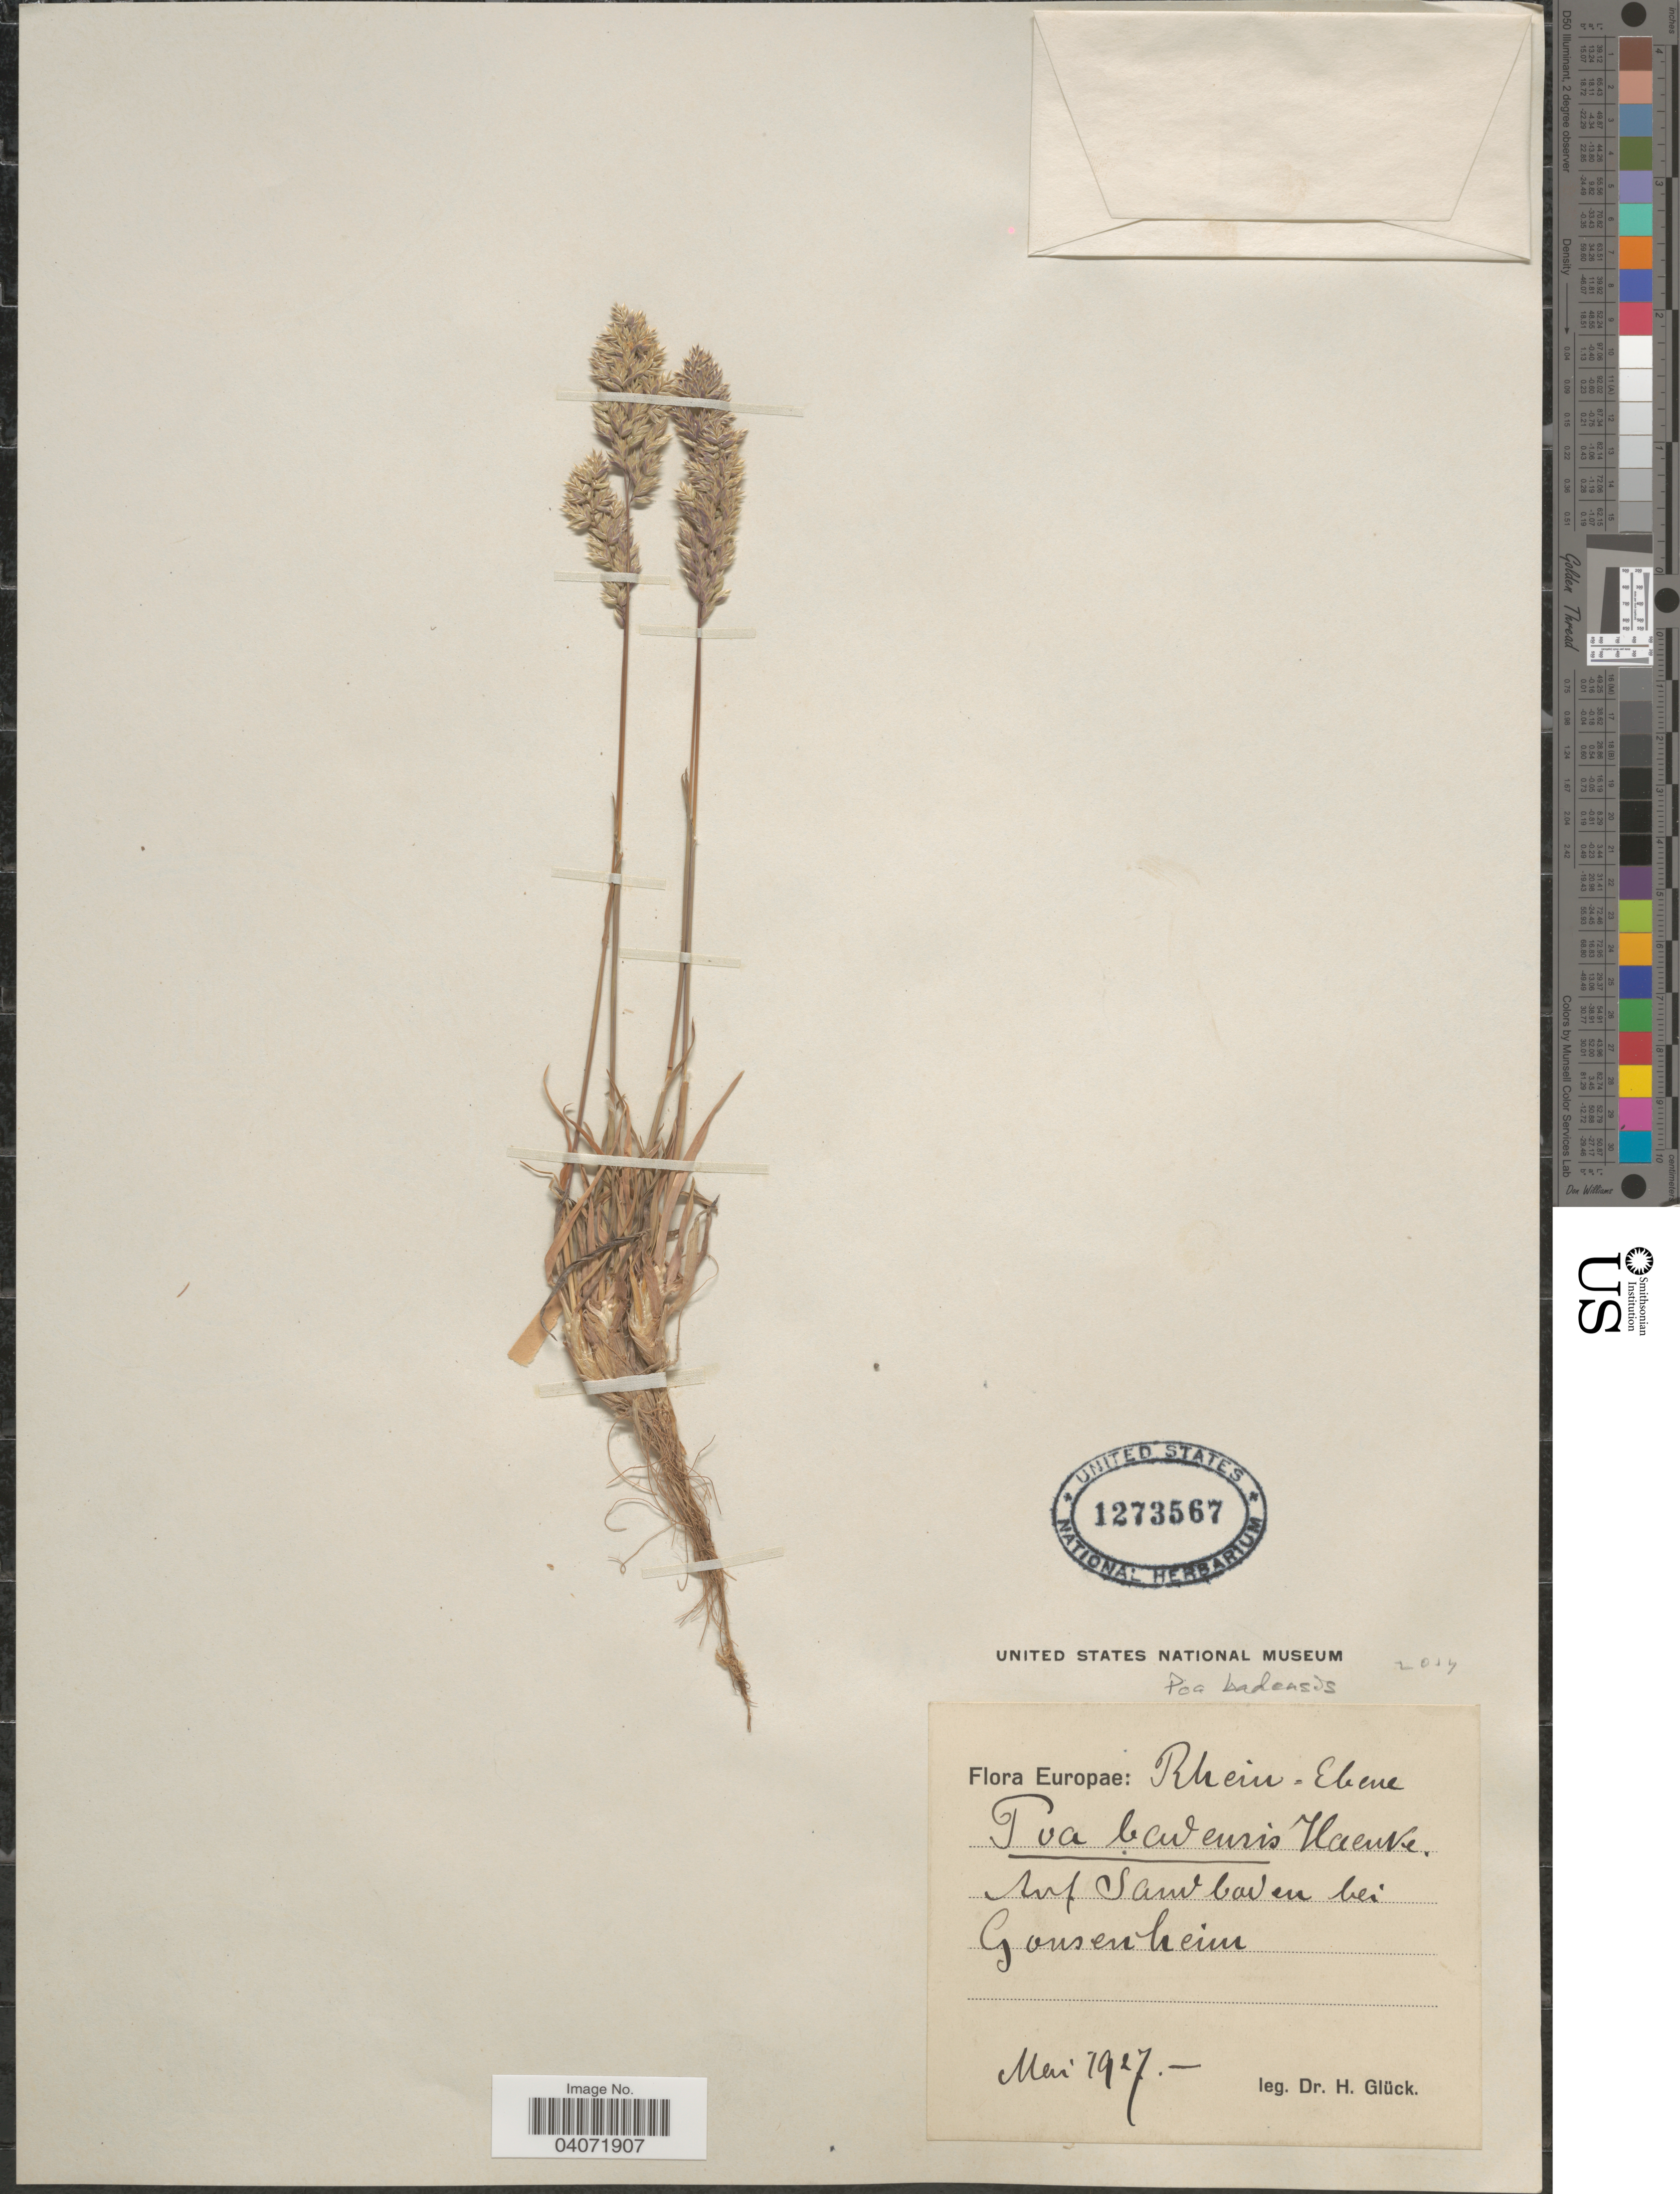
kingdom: Plantae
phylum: Tracheophyta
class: Liliopsida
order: Poales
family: Poaceae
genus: Poa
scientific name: Poa badensis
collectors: H. Glück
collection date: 1927-05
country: Germany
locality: Rhein-Ebene. Auf sandboden bei Gonsenheim.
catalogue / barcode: US 1273567